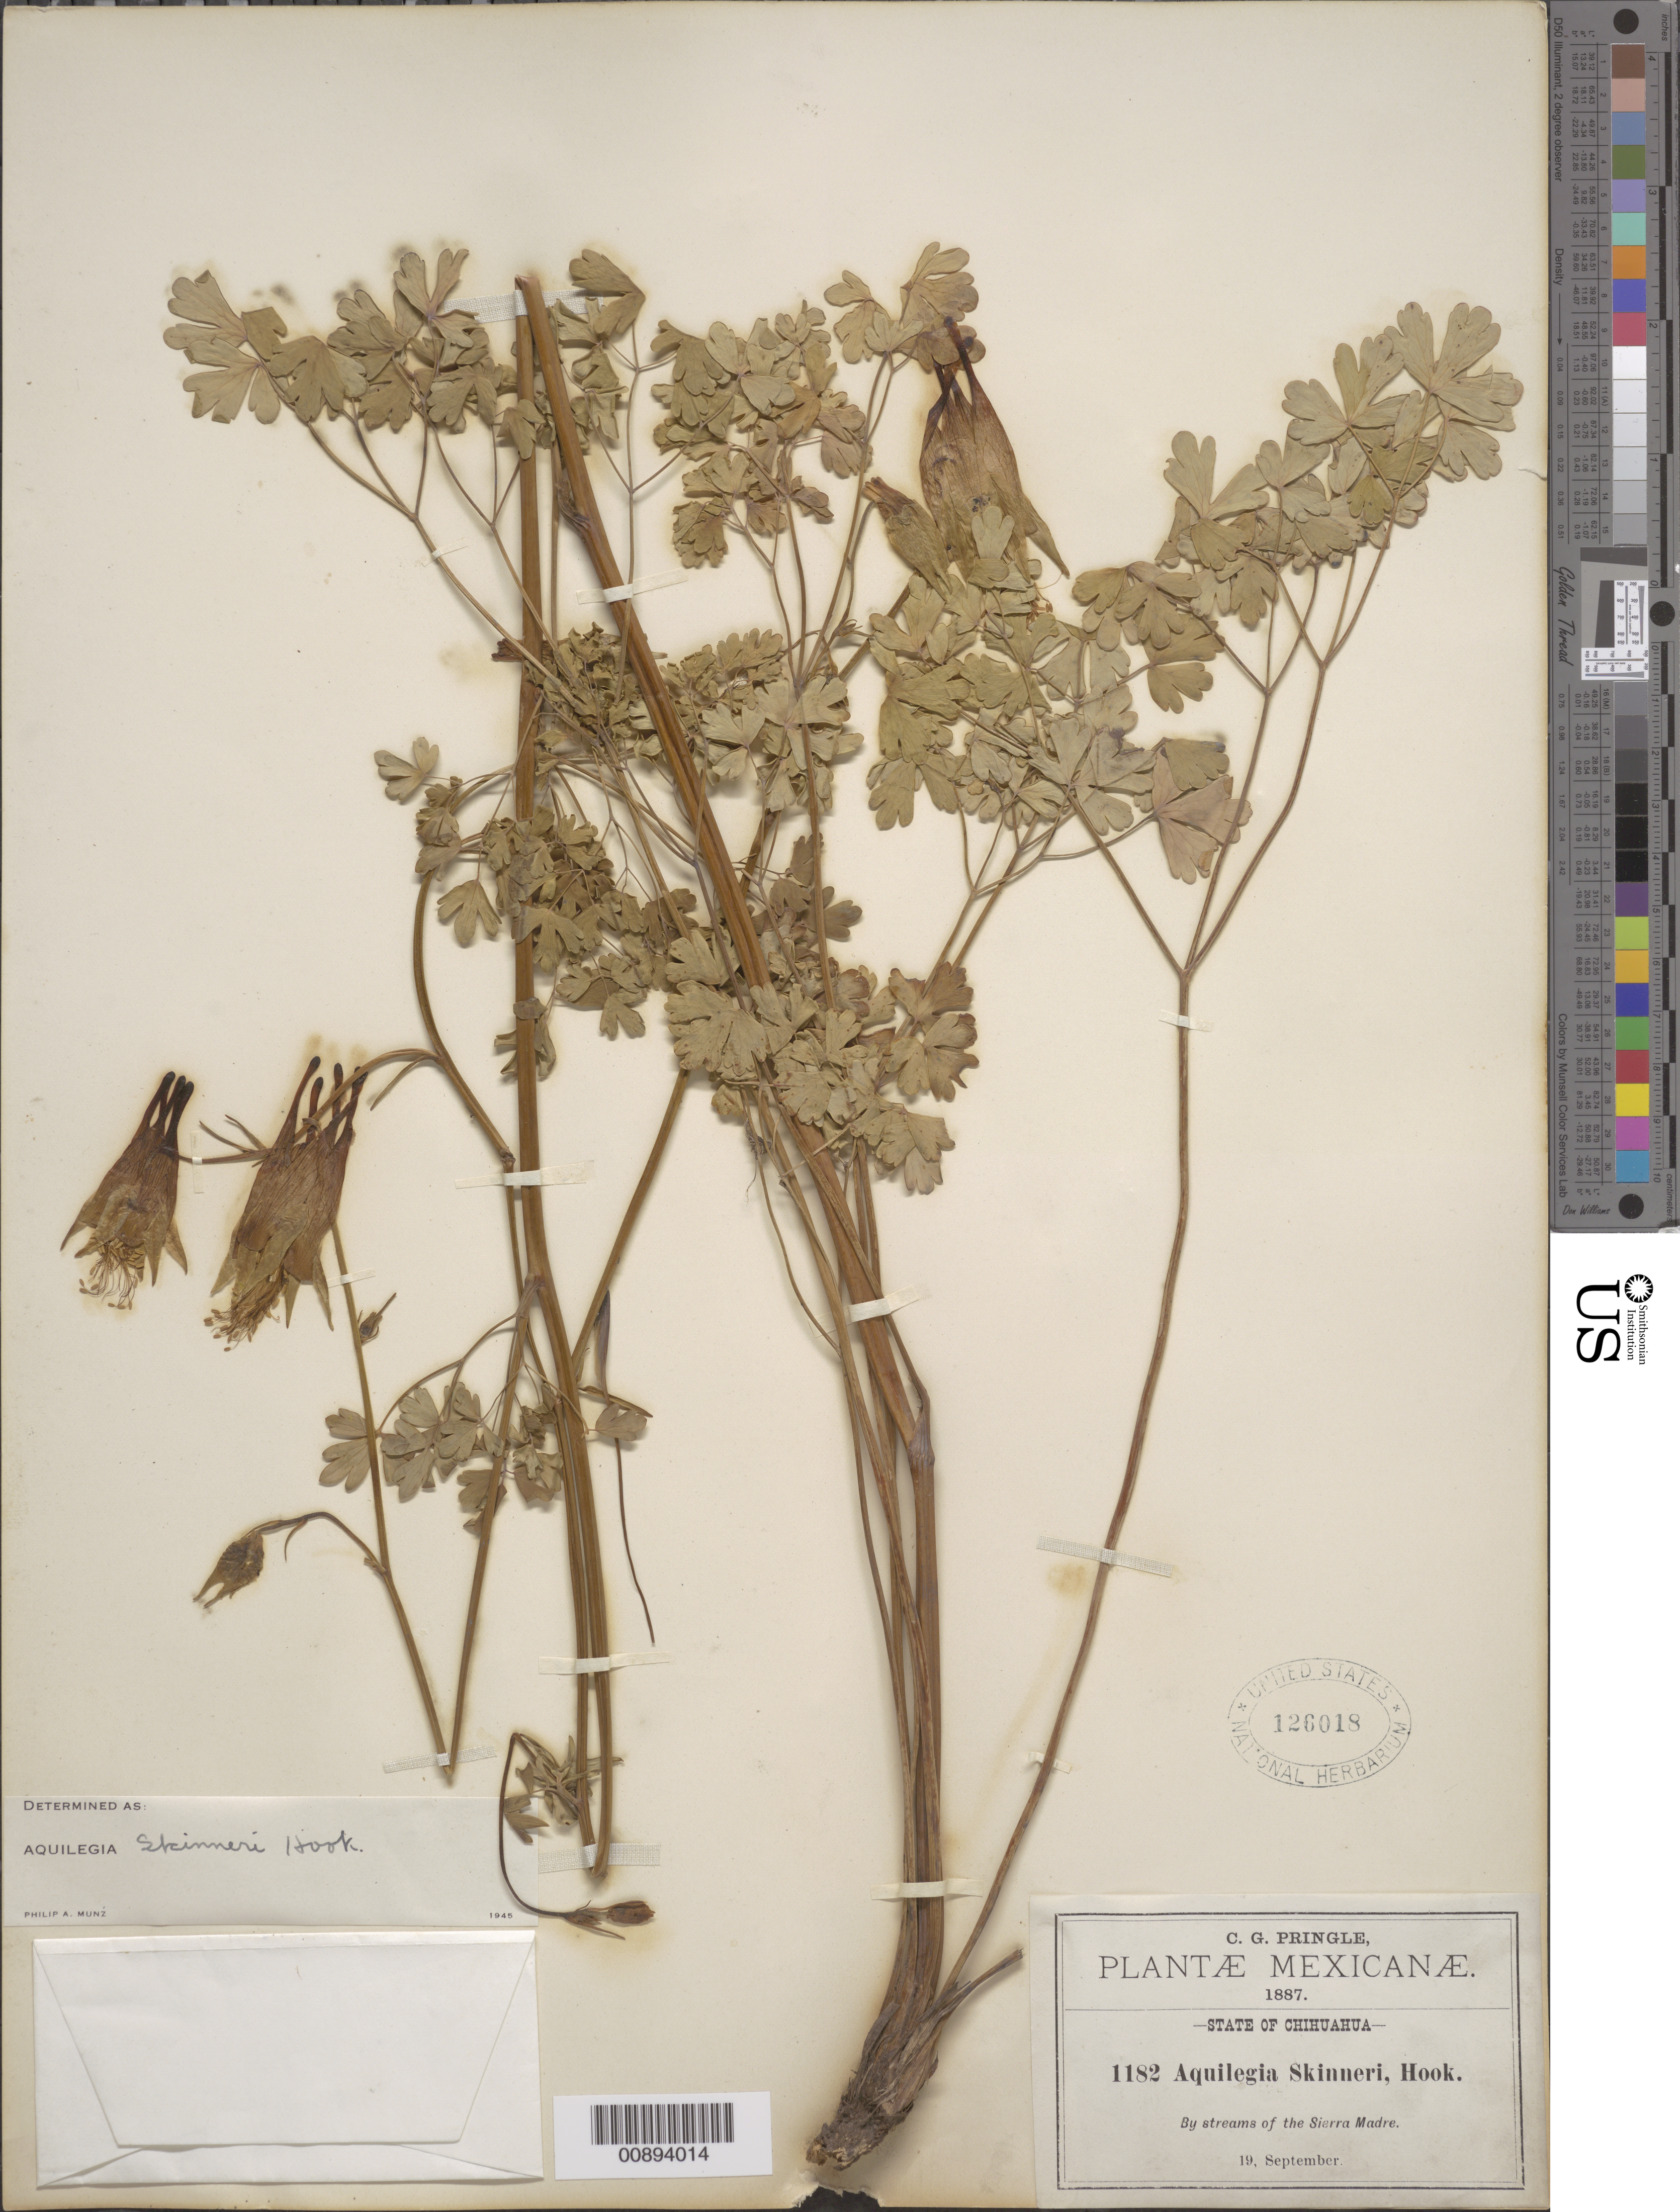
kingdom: Plantae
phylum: Tracheophyta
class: Magnoliopsida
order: Ranunculales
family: Ranunculaceae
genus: Aquilegia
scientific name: Aquilegia skinneri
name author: Hook. f.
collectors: C. G. Pringle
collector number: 1182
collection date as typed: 19 Sep 1887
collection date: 1887-09-19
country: Mexico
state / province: Chihuahua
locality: Sierra Madre, Chihuahua.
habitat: By streams.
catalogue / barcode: US 126018